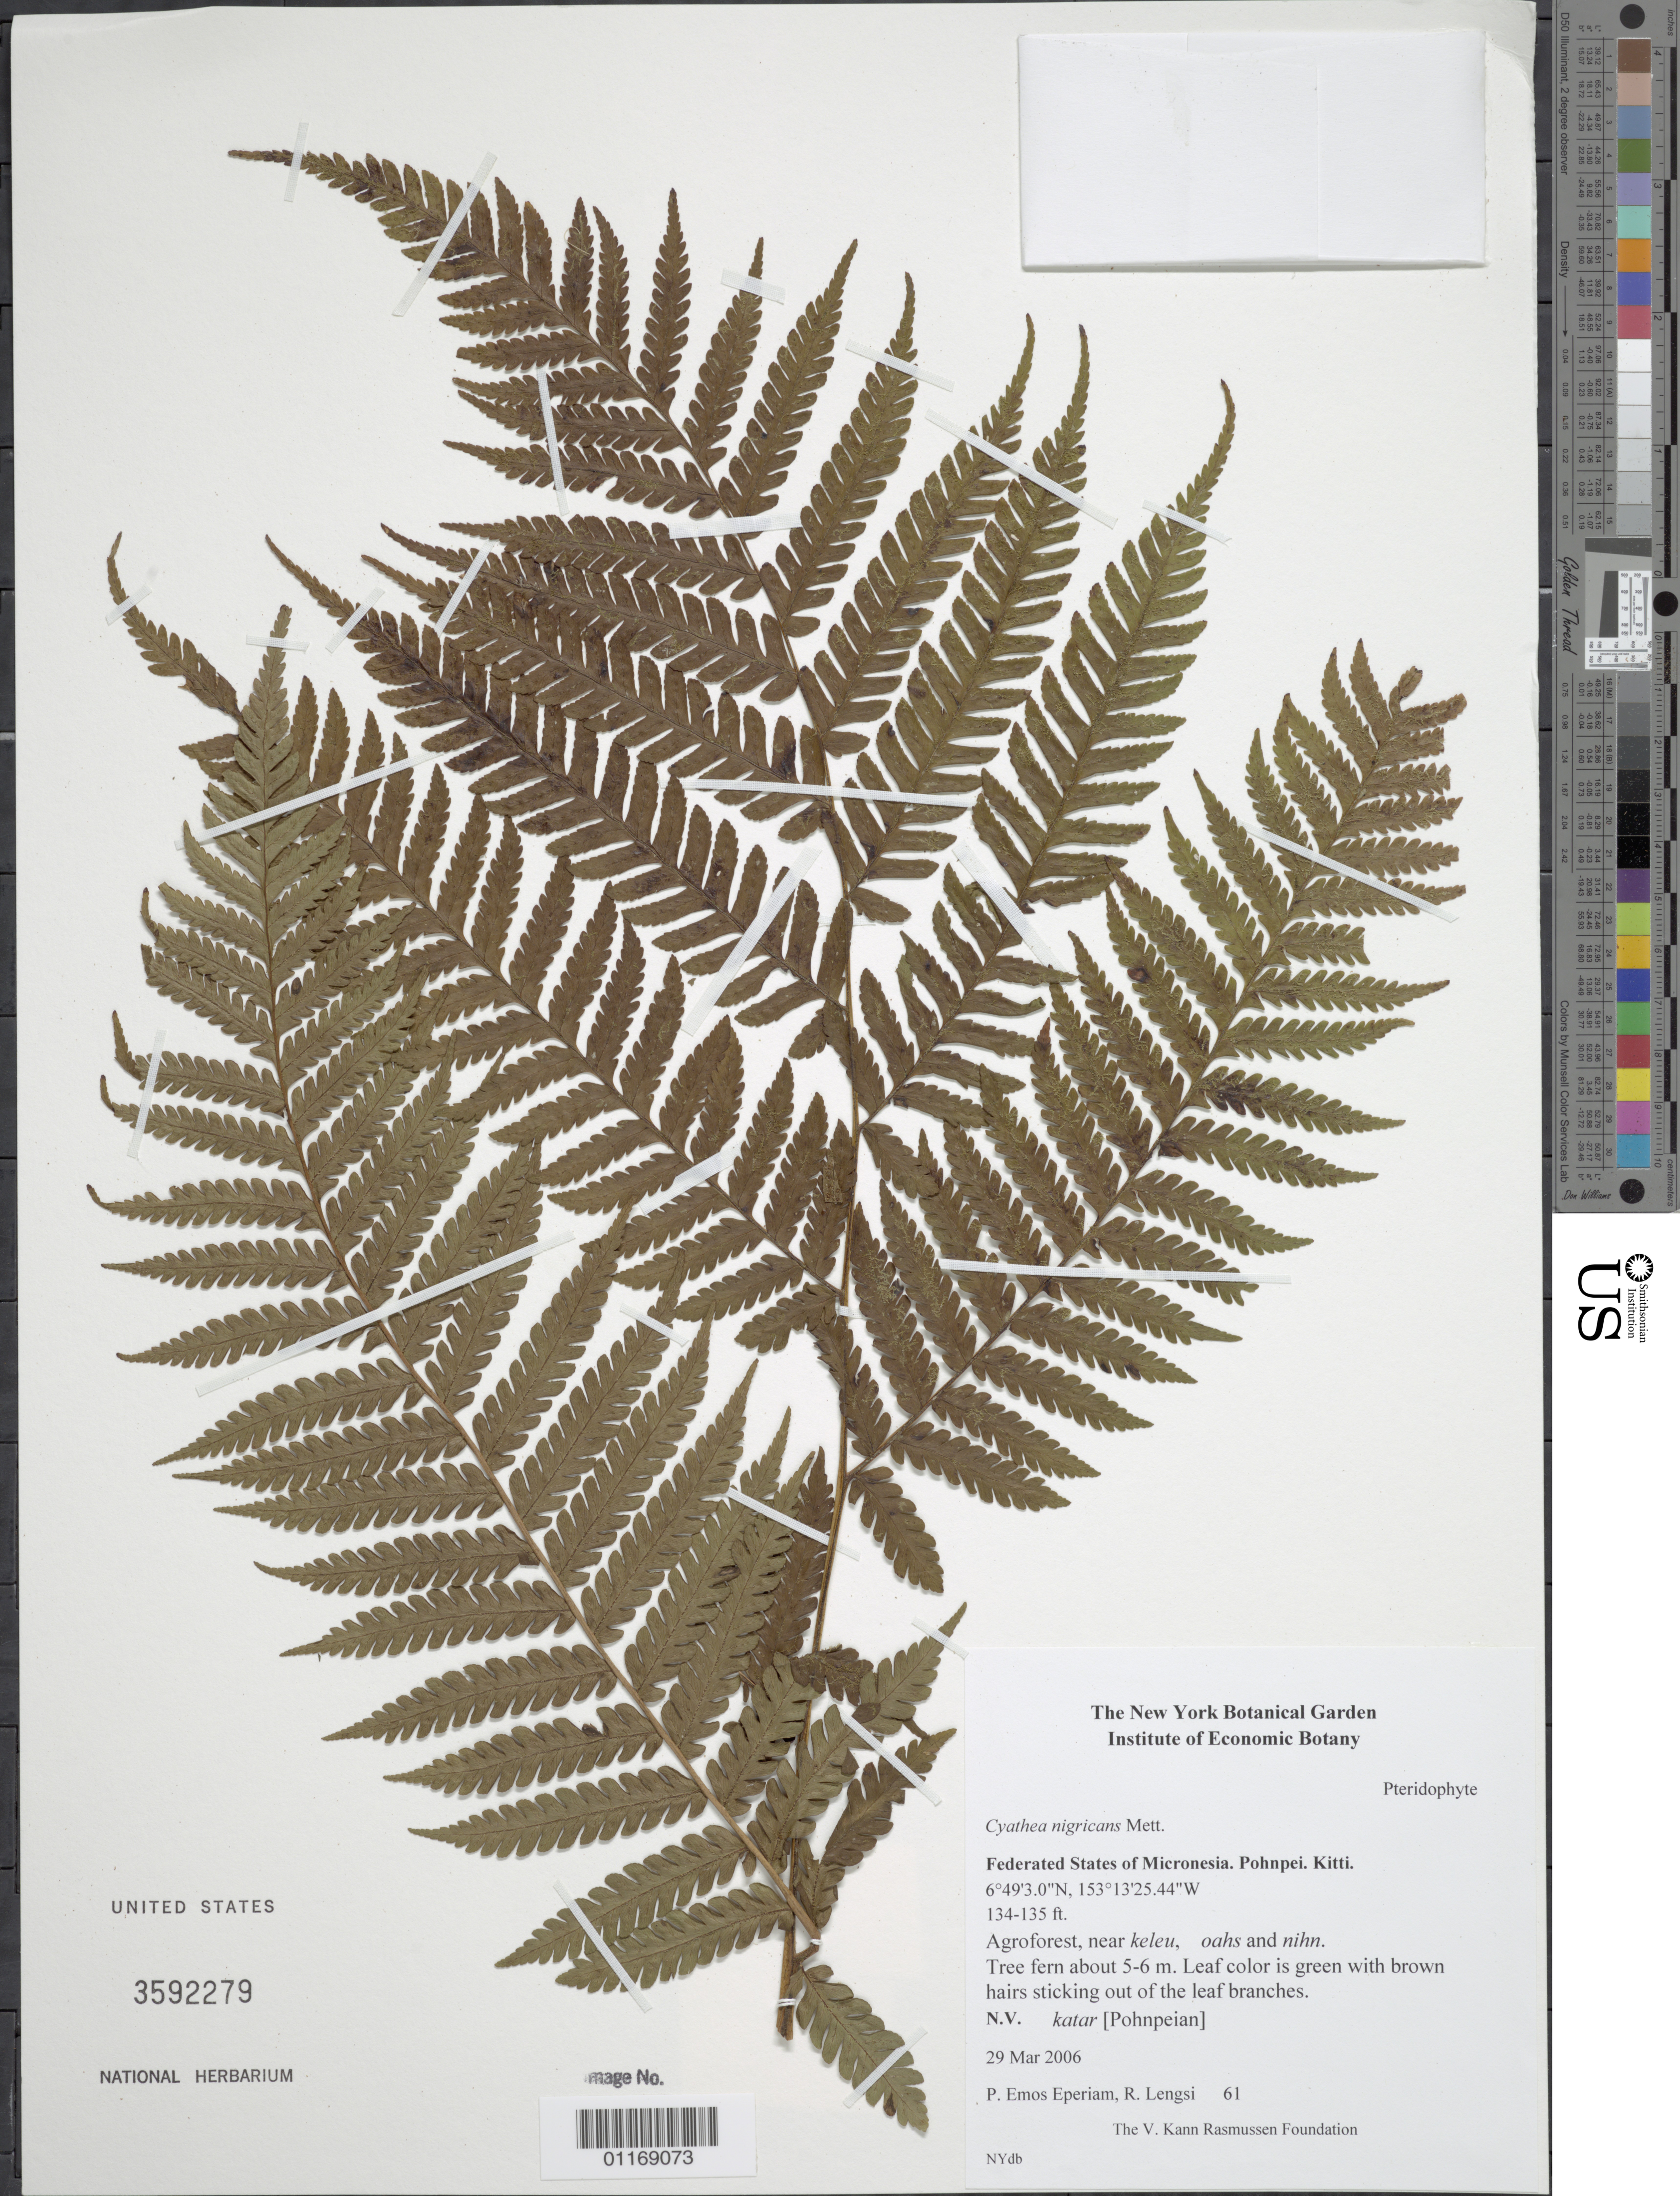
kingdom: Plantae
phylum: Tracheophyta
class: Polypodiopsida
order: Cyatheales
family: Cyatheaceae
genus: Sphaeropteris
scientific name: Sphaeropteris nigricans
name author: (Mett.) R.M. Tryon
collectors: P. Eperiam & R. Lengsi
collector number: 61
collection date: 2006-03-29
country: Micronesia, Federated States of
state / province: Pohnpei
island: Pohnpei [Ponape]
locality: Kitti, near Keleu, Oahs, and Nihn.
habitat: Agroforest.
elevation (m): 41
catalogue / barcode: US 3592279